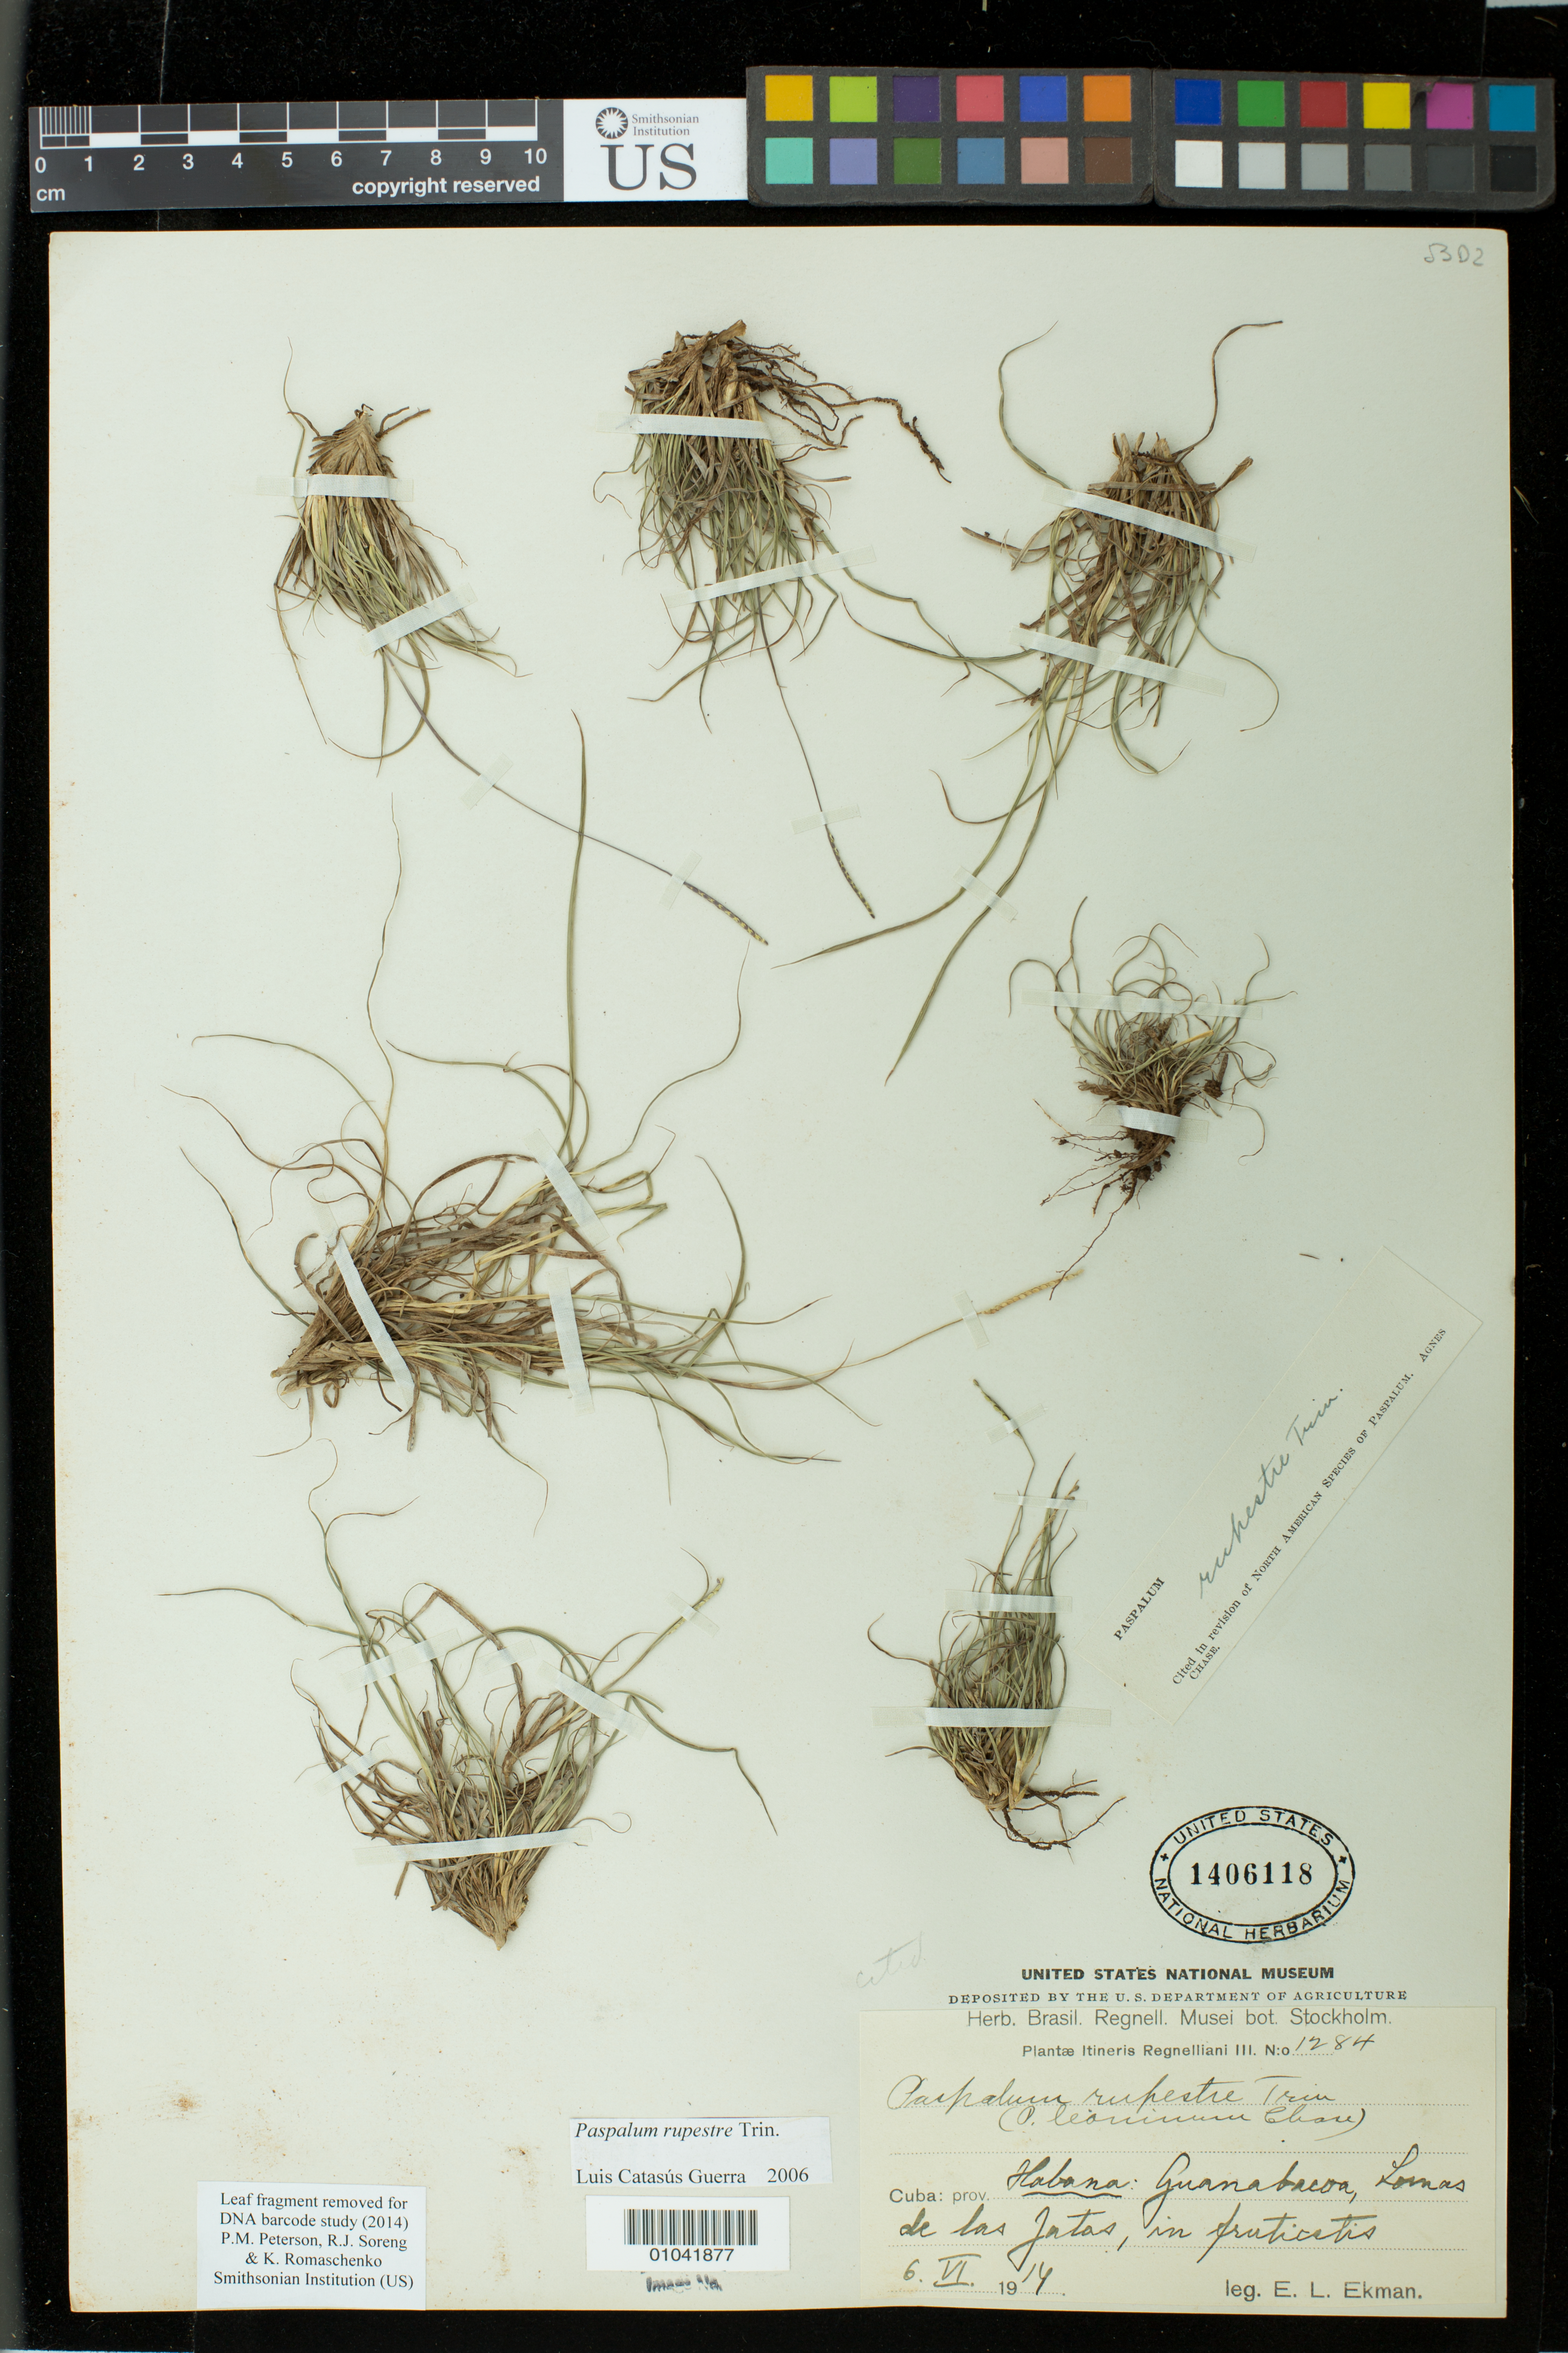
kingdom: Plantae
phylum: Tracheophyta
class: Liliopsida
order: Poales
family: Poaceae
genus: Paspalum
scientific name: Paspalum rupestre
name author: Trin.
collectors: E. L. Ekman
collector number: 1284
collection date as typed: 06 Jun 1914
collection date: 1914-06-06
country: Cuba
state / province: La Habana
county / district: Municipio Guanabacoa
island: Cuba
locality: Guanabacoa, Lomas de las Jatas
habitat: In fruticatis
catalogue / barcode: US 1406118